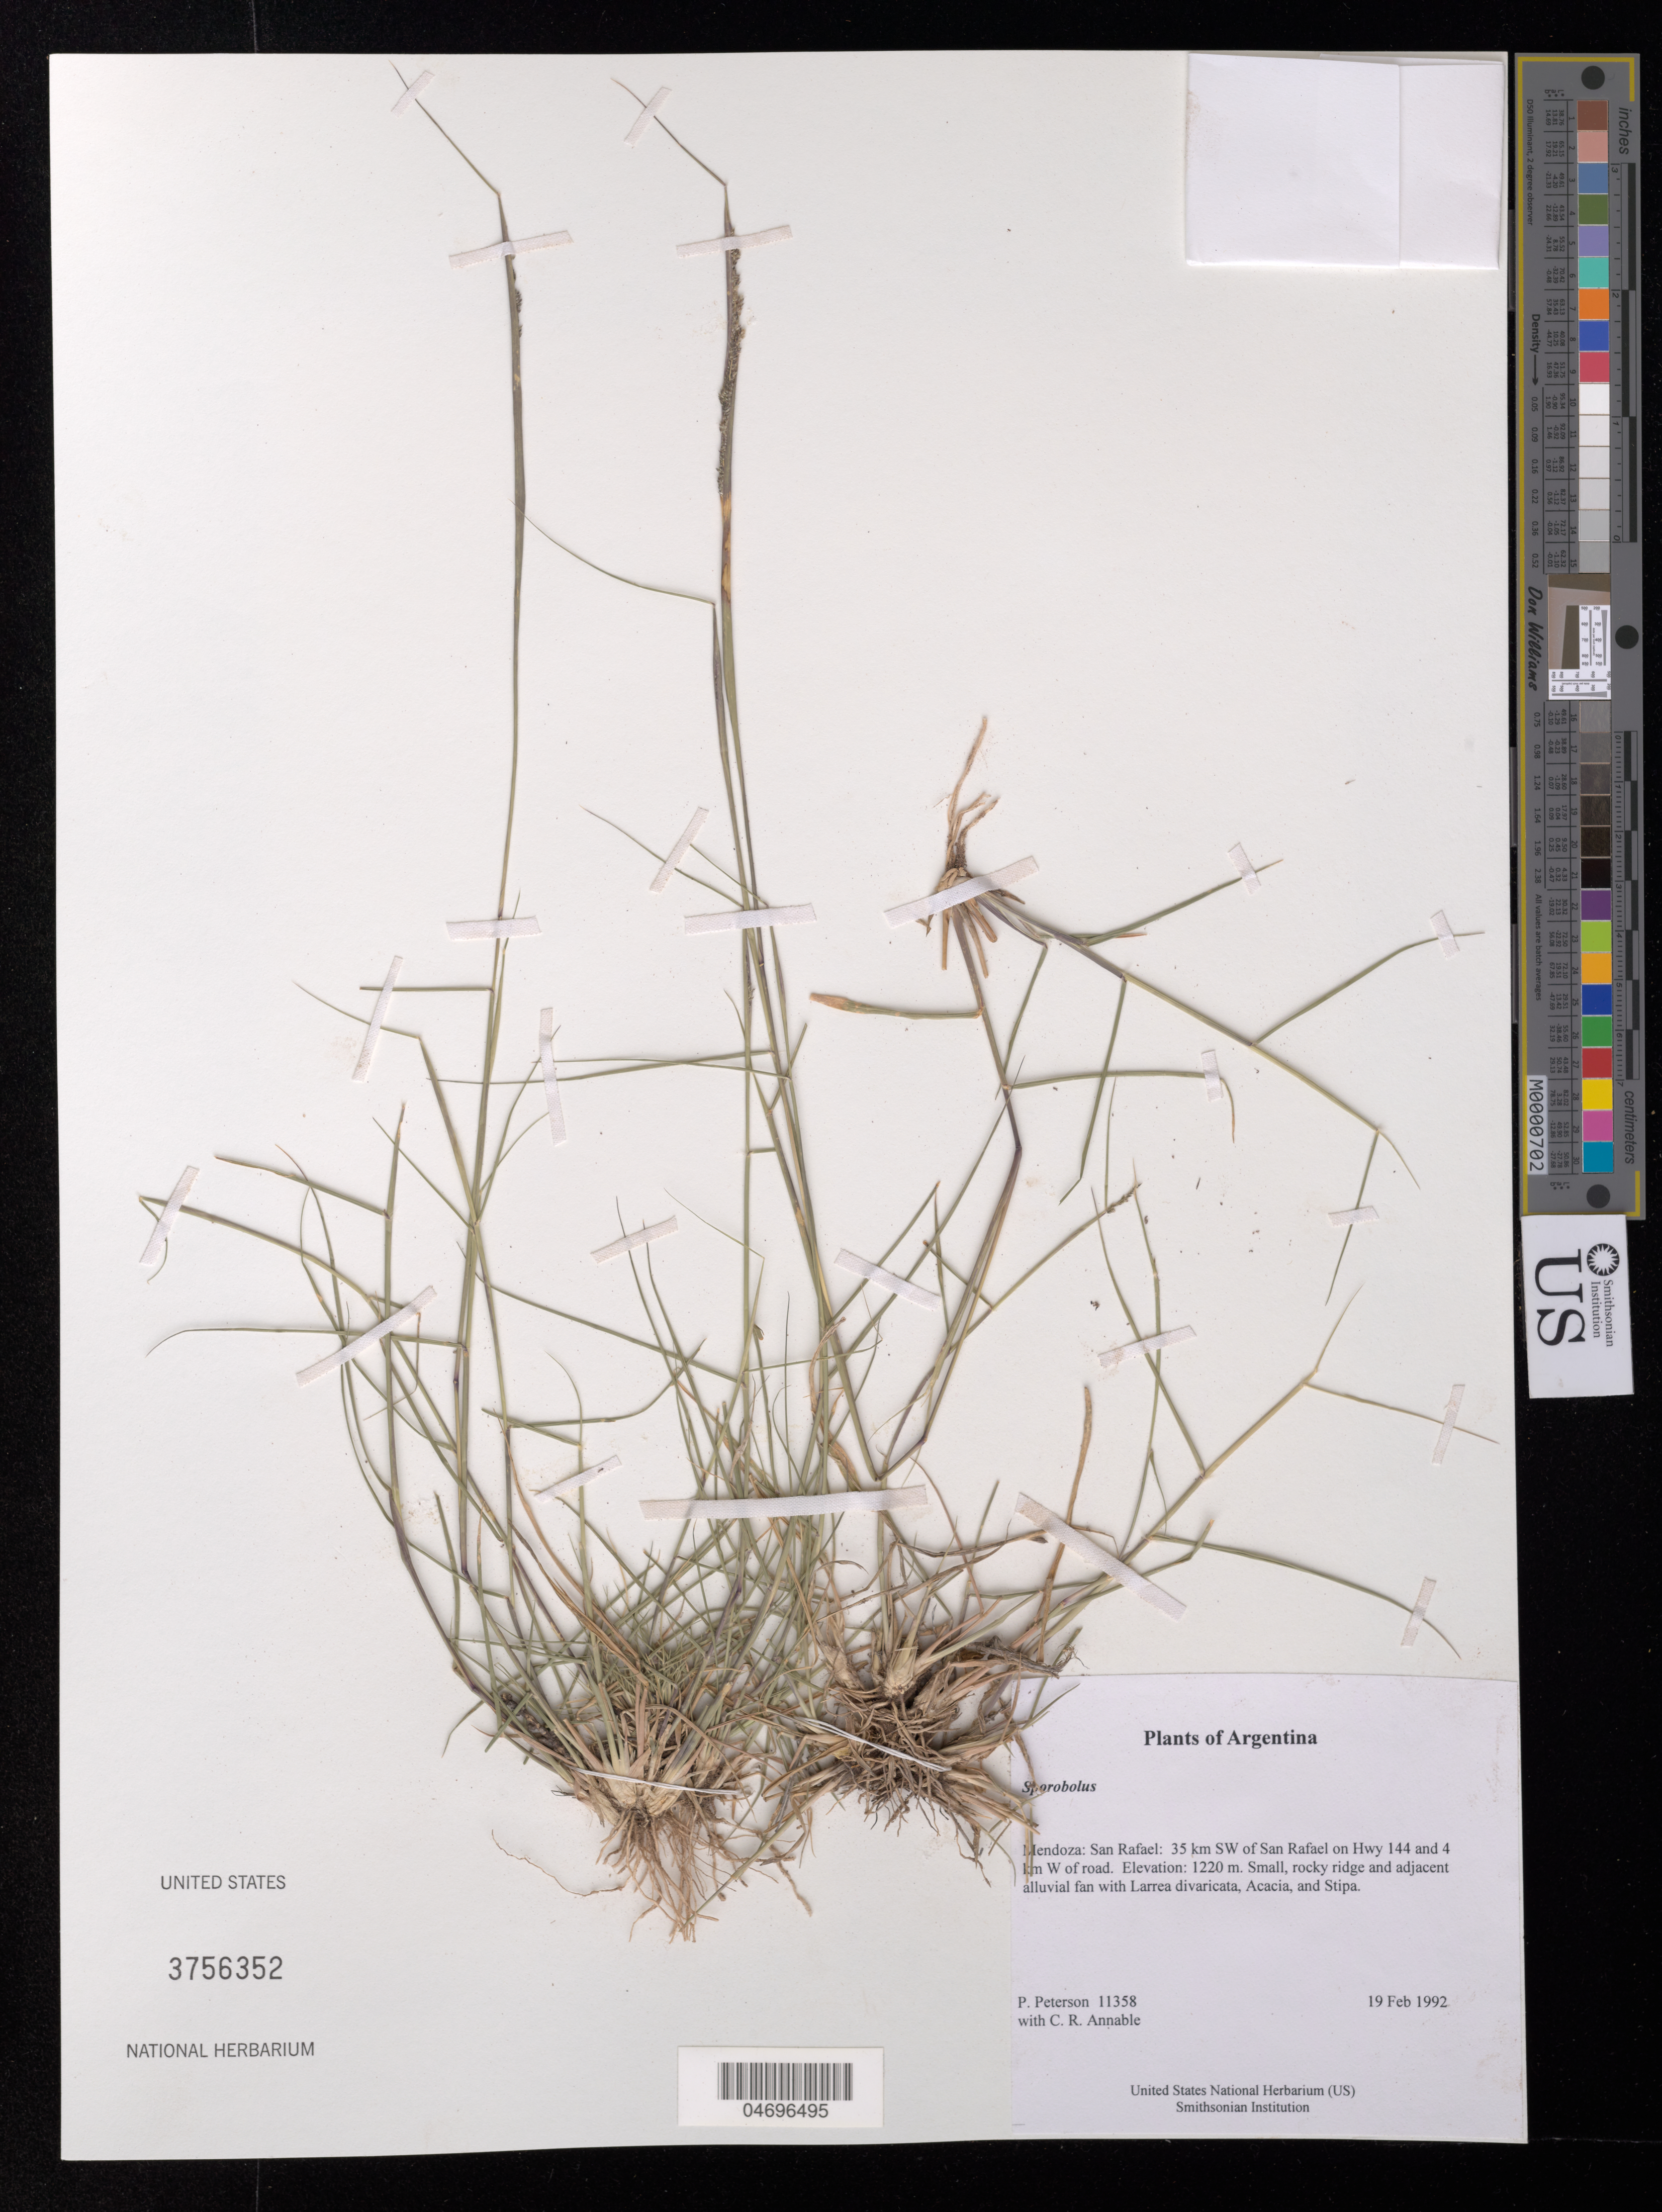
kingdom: Plantae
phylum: Tracheophyta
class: Liliopsida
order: Poales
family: Poaceae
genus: Sporobolus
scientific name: Sporobolus sp.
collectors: P. M. Peterson & C. R. Annable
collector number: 11358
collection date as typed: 19 Feb 1992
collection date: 1992-02-19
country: Argentina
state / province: Mendoza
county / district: San Rafael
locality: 35 km SW of San Rafael on Hwy 144 and 4 km W of road.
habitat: Small, rocky ridge and adjacent alluvial fan with Larrea divaricata, Acacia, and Stipa.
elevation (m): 1220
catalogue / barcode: US 3756352